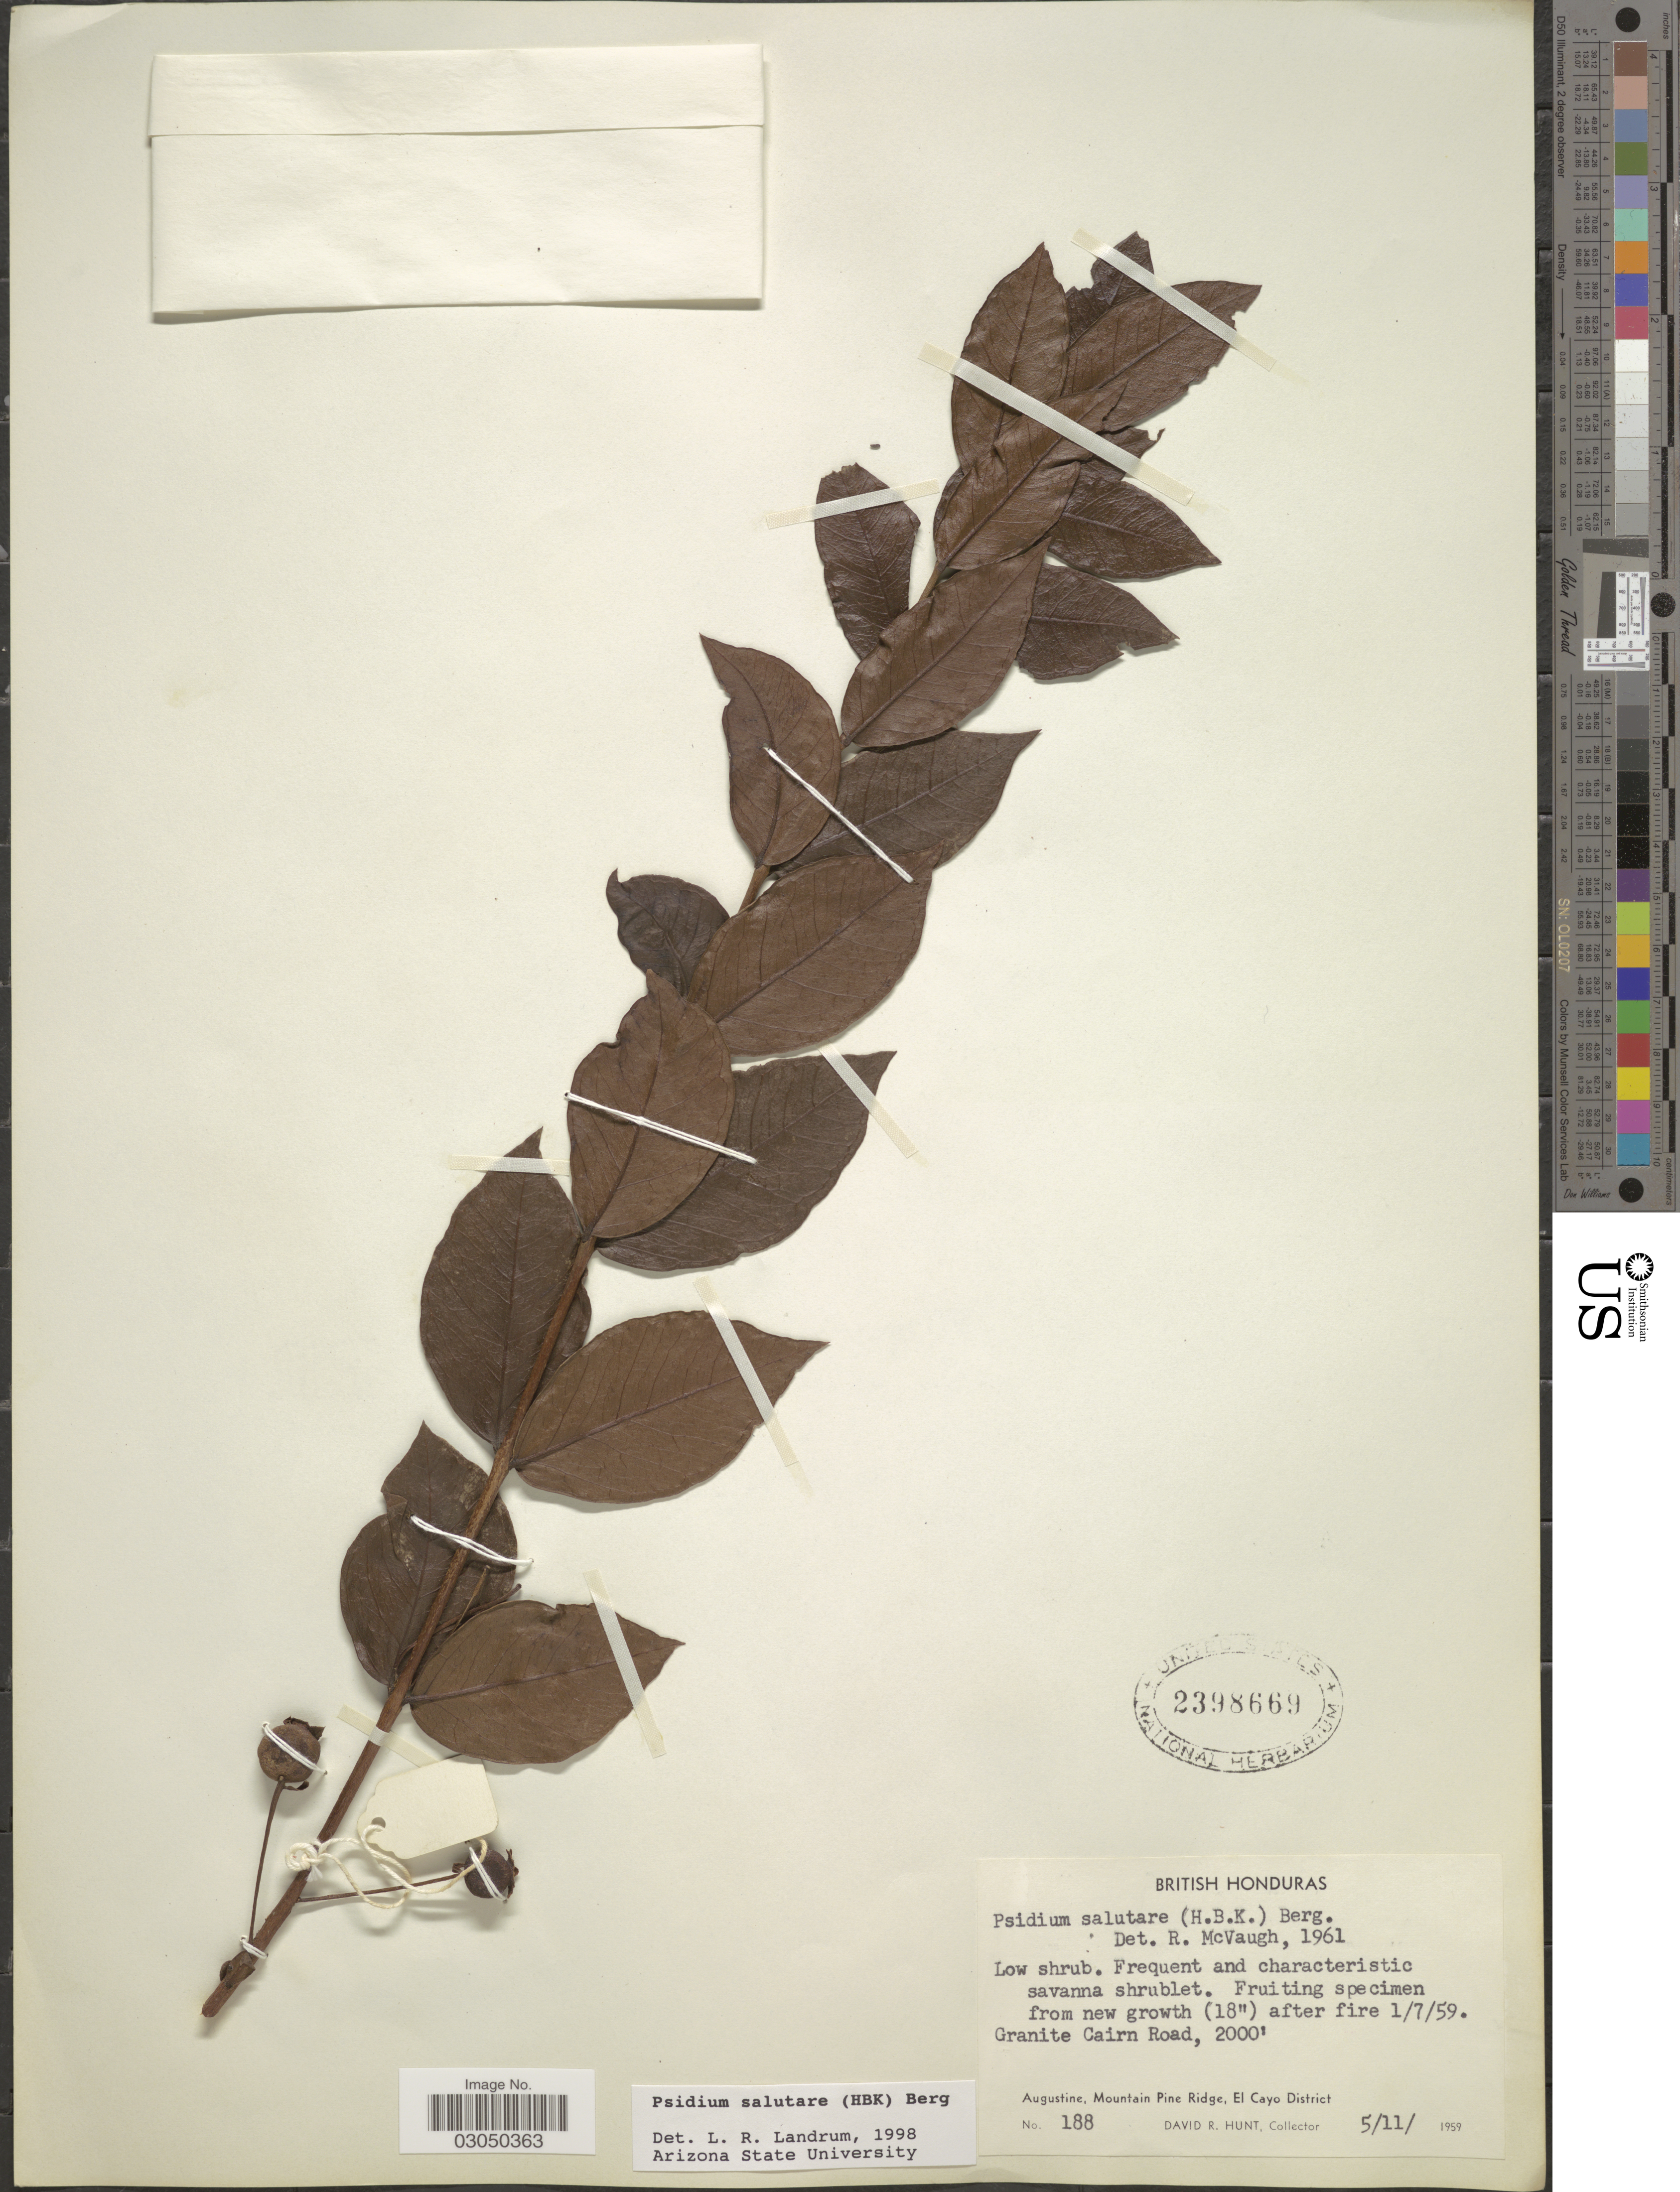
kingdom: Plantae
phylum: Tracheophyta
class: Magnoliopsida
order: Myrtales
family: Myrtaceae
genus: Psidium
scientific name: Psidium salutare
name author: (Kunth) O. Berg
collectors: D. Hunt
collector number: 188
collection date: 1959-05-11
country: Belize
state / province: Cayo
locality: Granite Cairn Road. Augustine, Mountain Pine Ridge, El Cayo District.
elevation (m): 610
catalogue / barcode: US 2398669